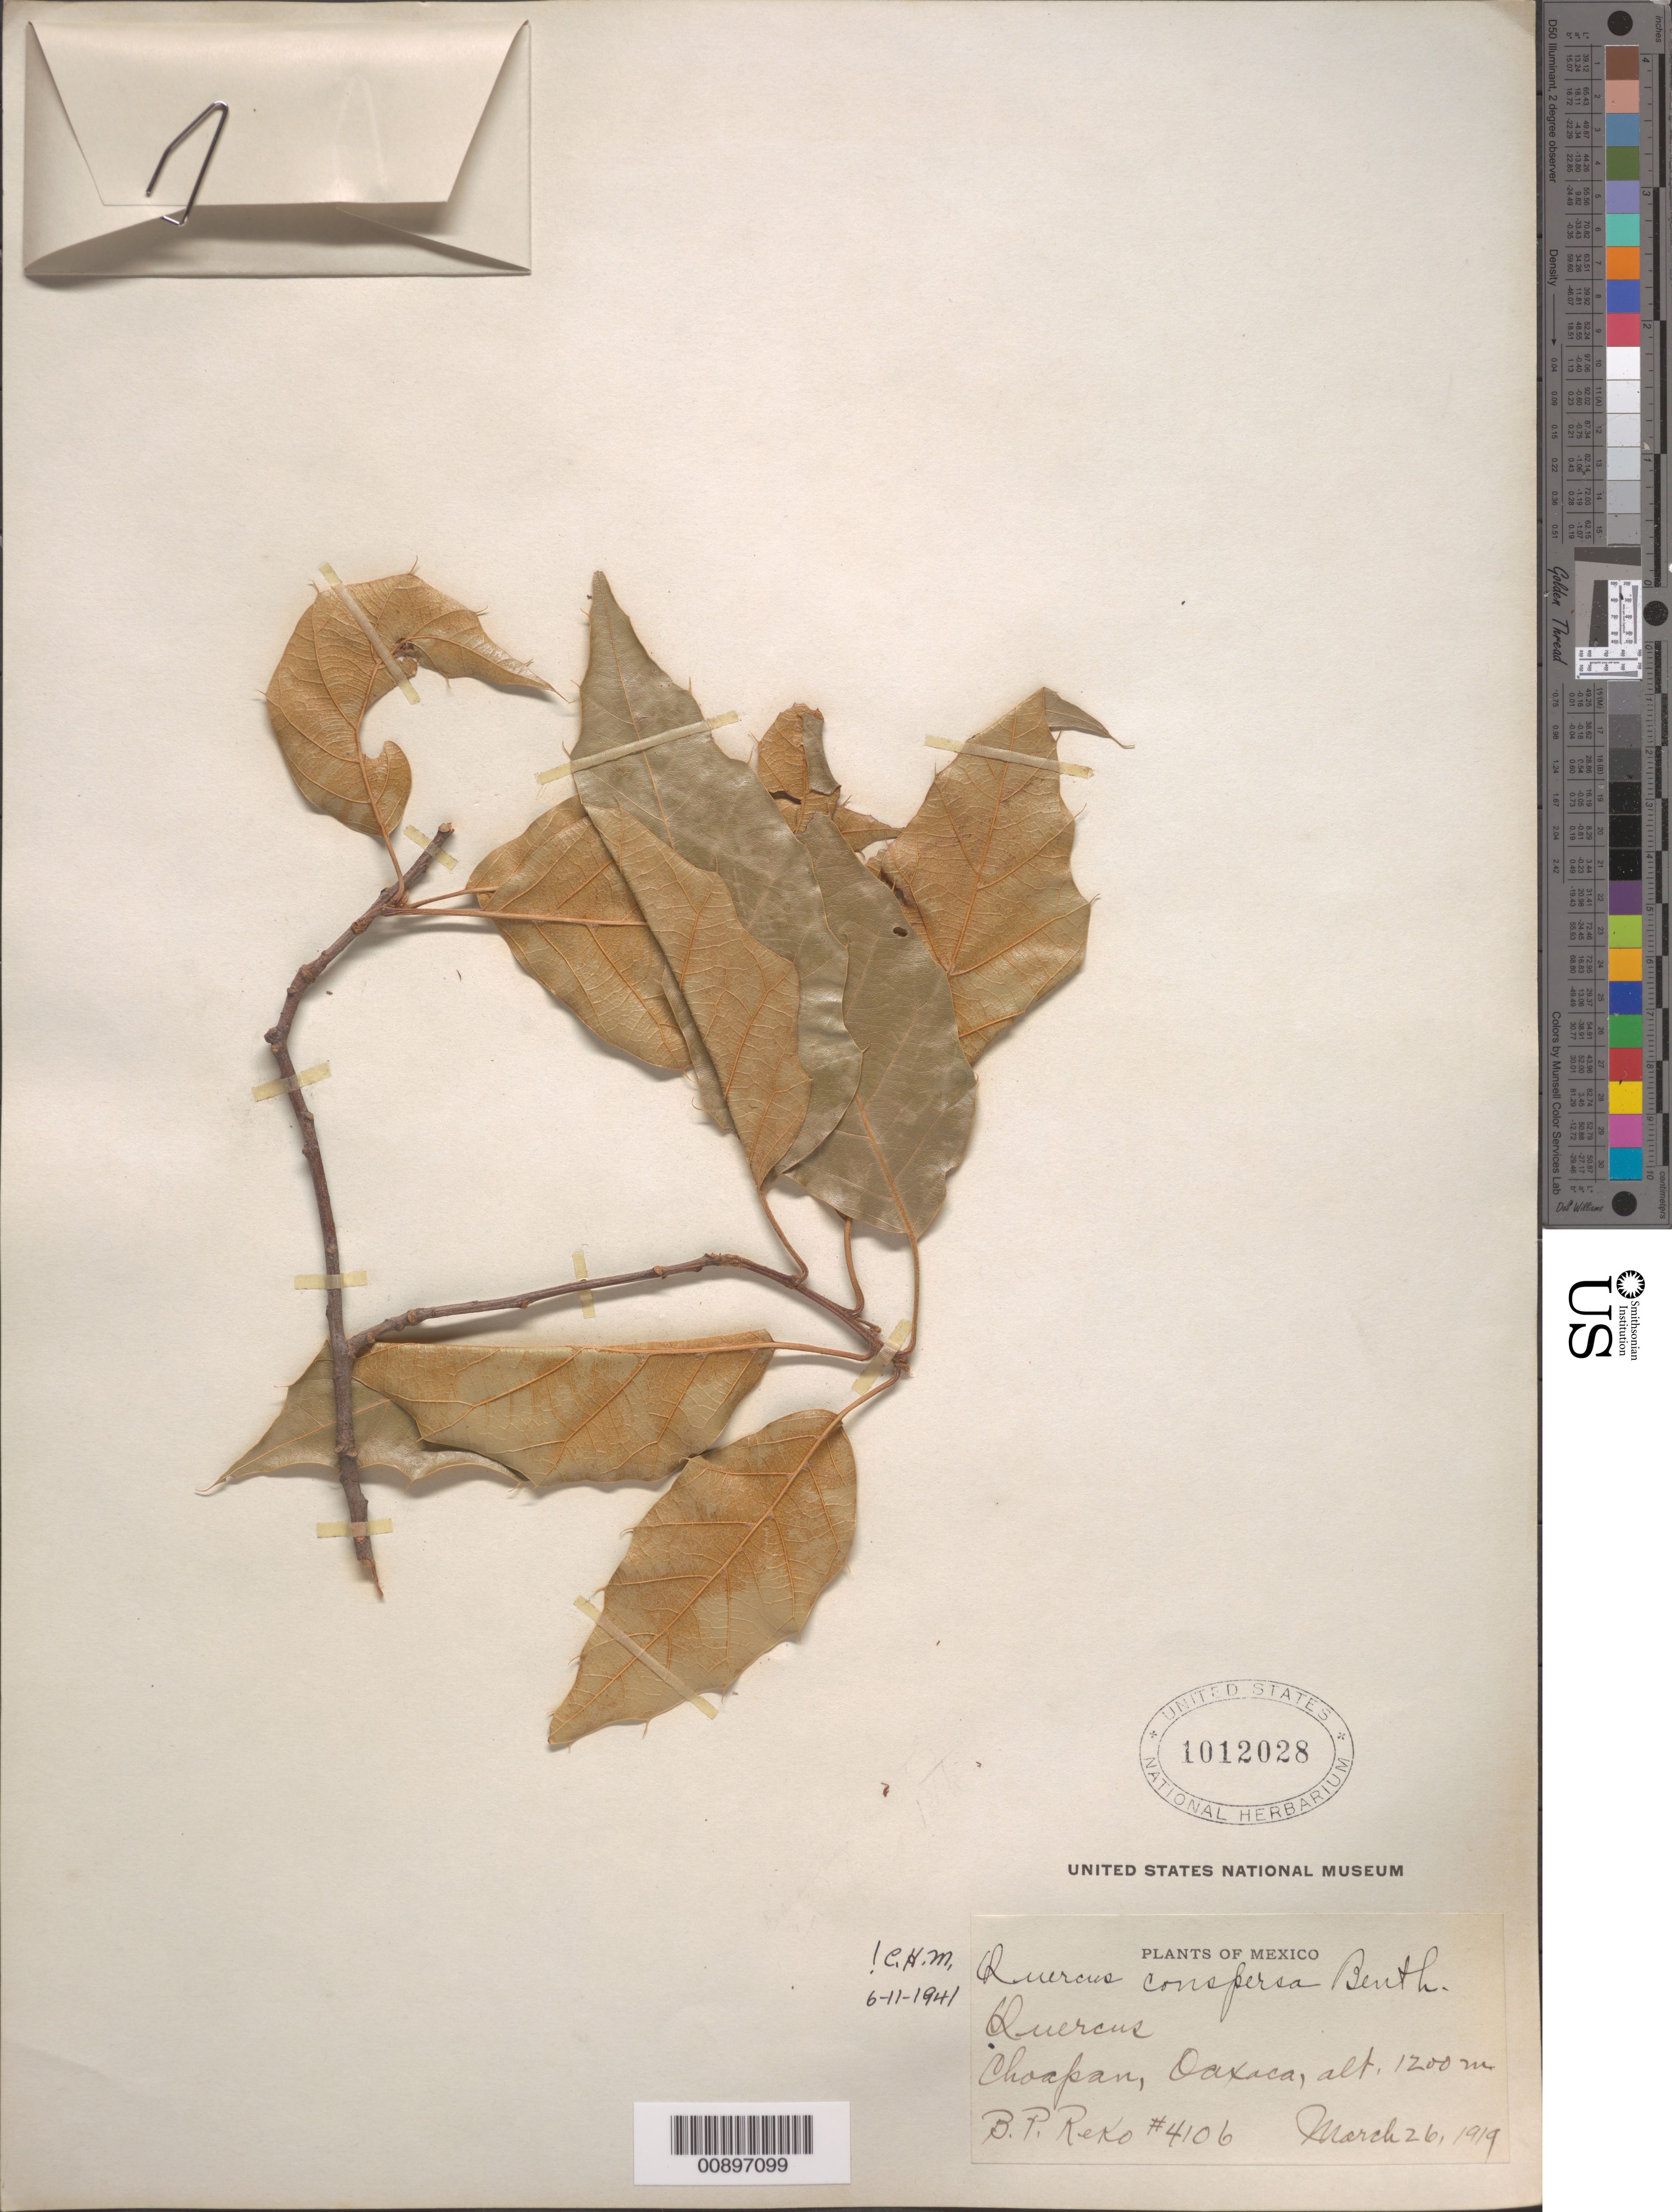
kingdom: Plantae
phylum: Tracheophyta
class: Magnoliopsida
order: Fagales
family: Fagaceae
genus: Quercus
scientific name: Quercus conspersa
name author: Benth.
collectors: B. P. Reko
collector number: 4106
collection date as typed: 26 Mar 1919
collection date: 1919-03-26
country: Mexico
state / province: Oaxaca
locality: Choapan, Oaxaca.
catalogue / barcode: US 1012028